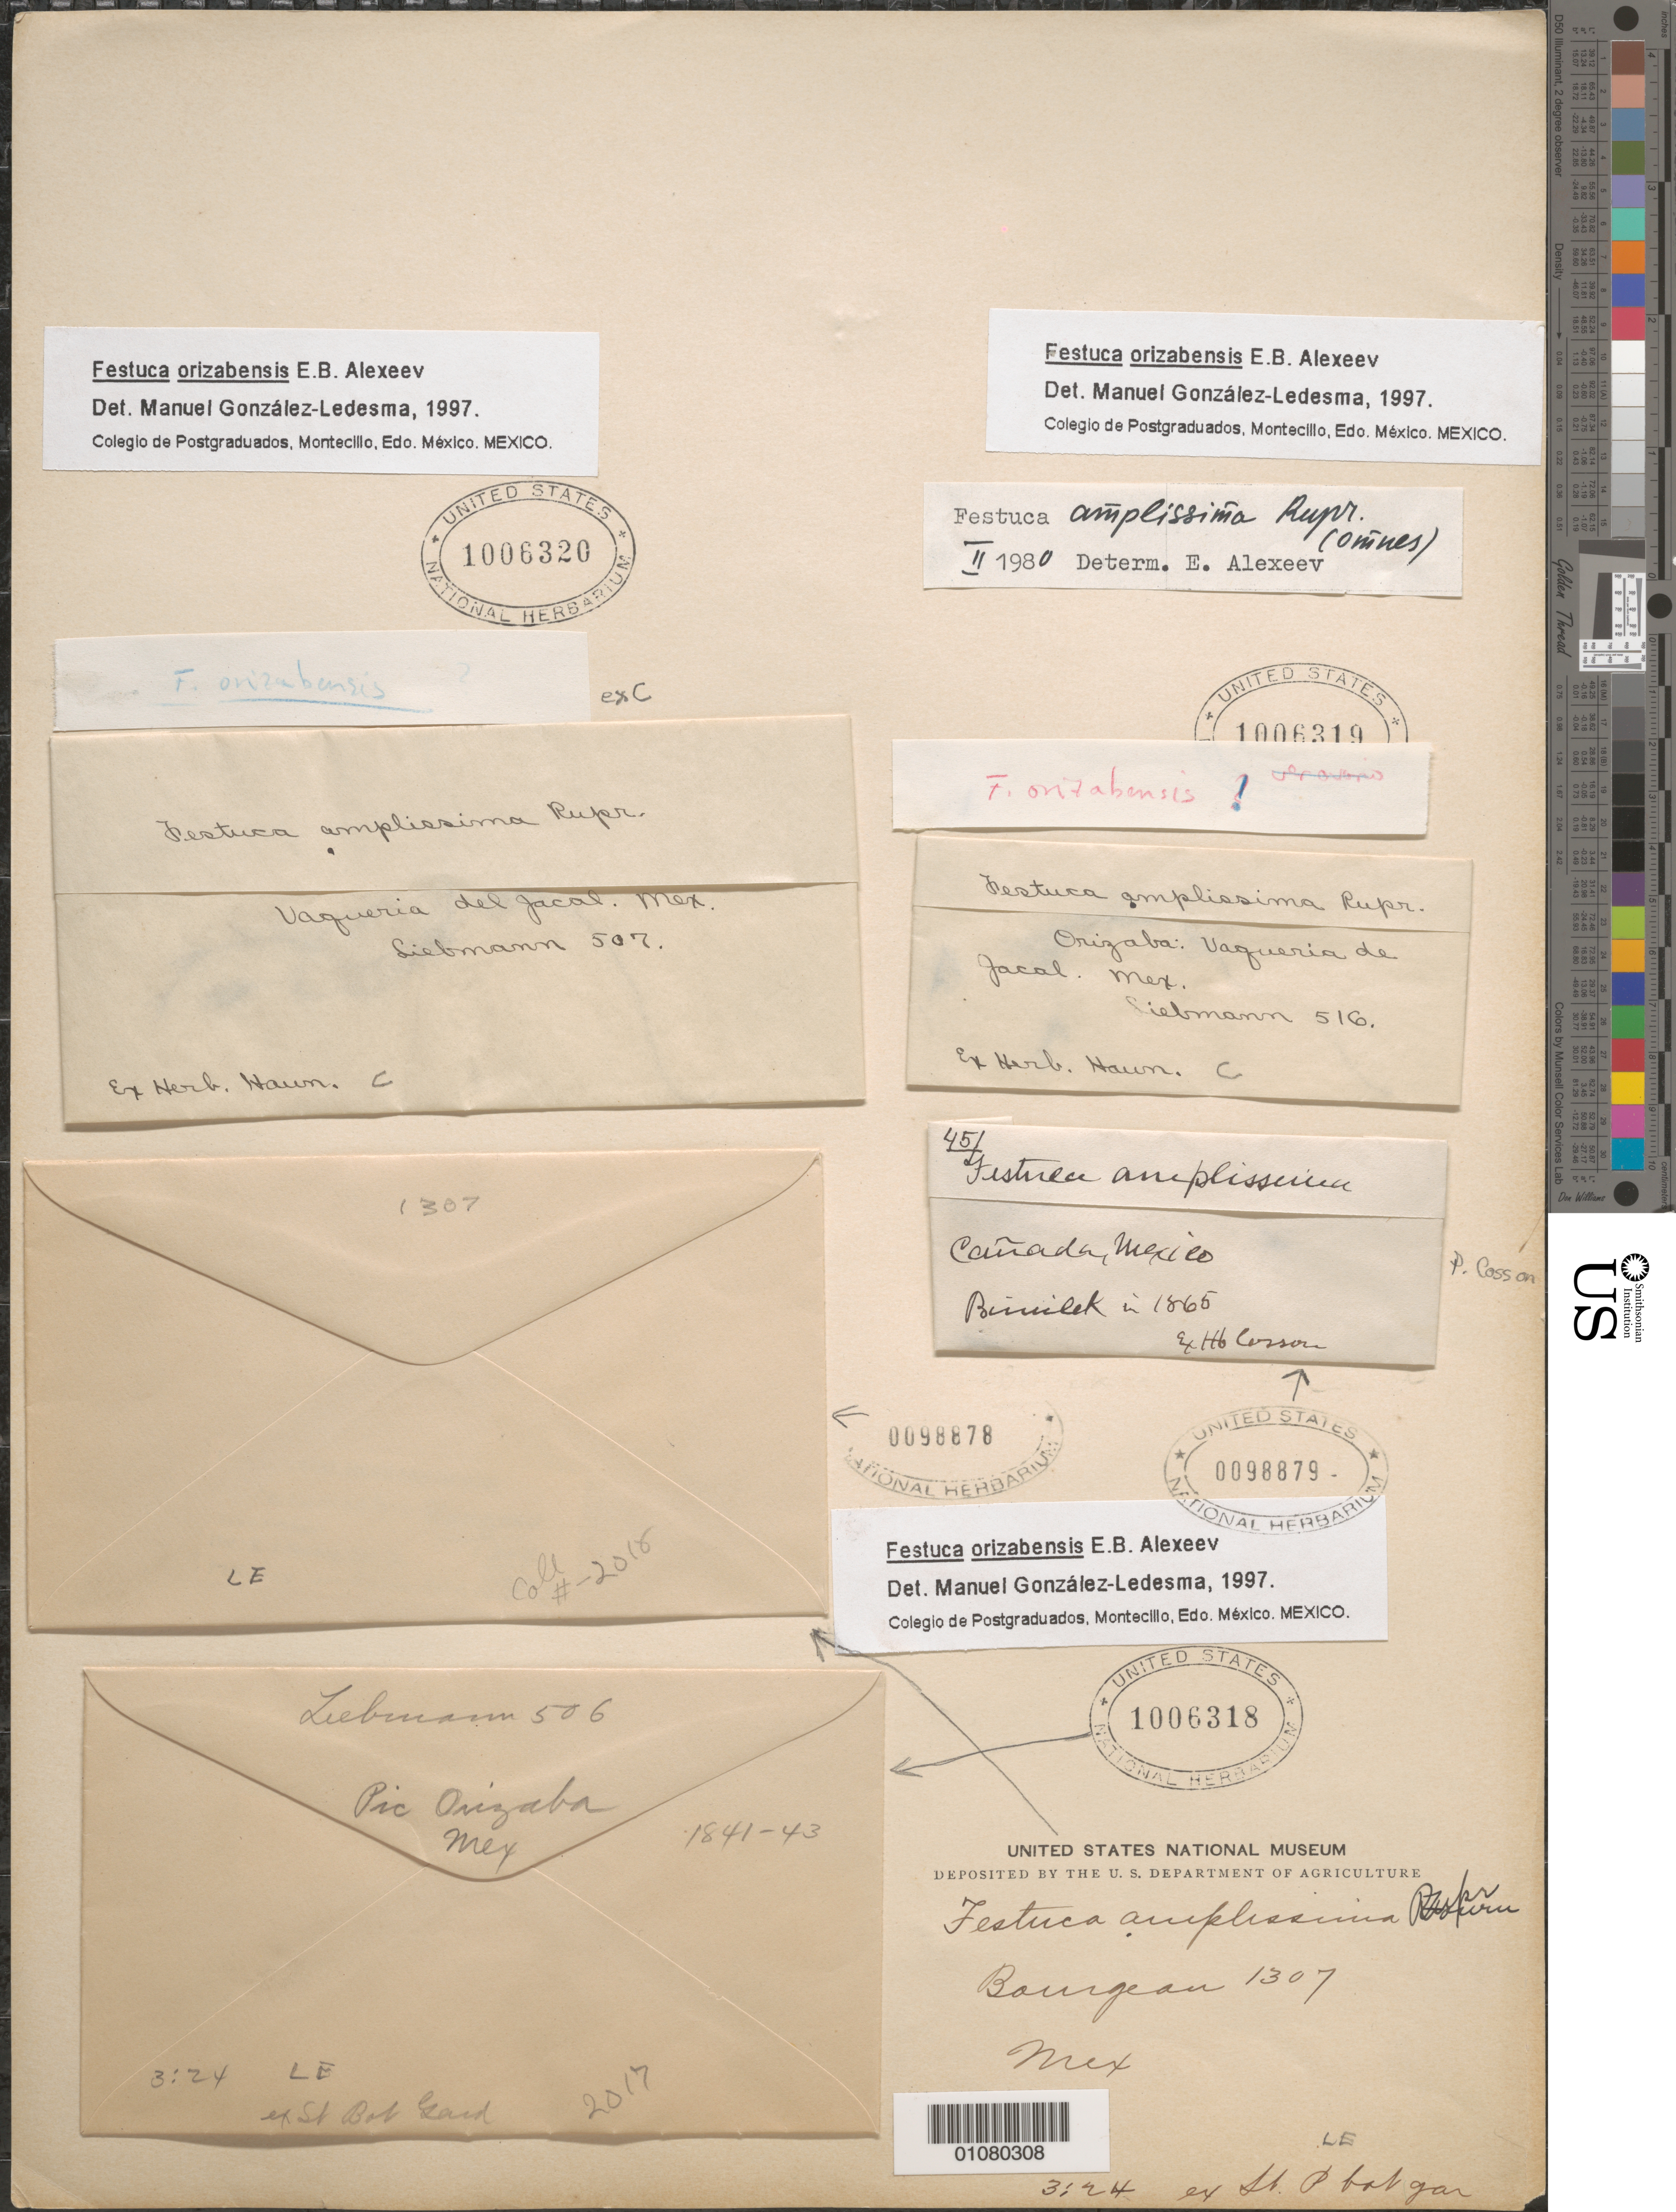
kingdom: Plantae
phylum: Tracheophyta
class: Liliopsida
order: Poales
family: Poaceae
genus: Festuca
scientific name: Festuca orizabensis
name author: E.B. Alexeev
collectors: F. M. Liebmann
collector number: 506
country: Mexico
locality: Pic Orizaba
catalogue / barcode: US 1006318